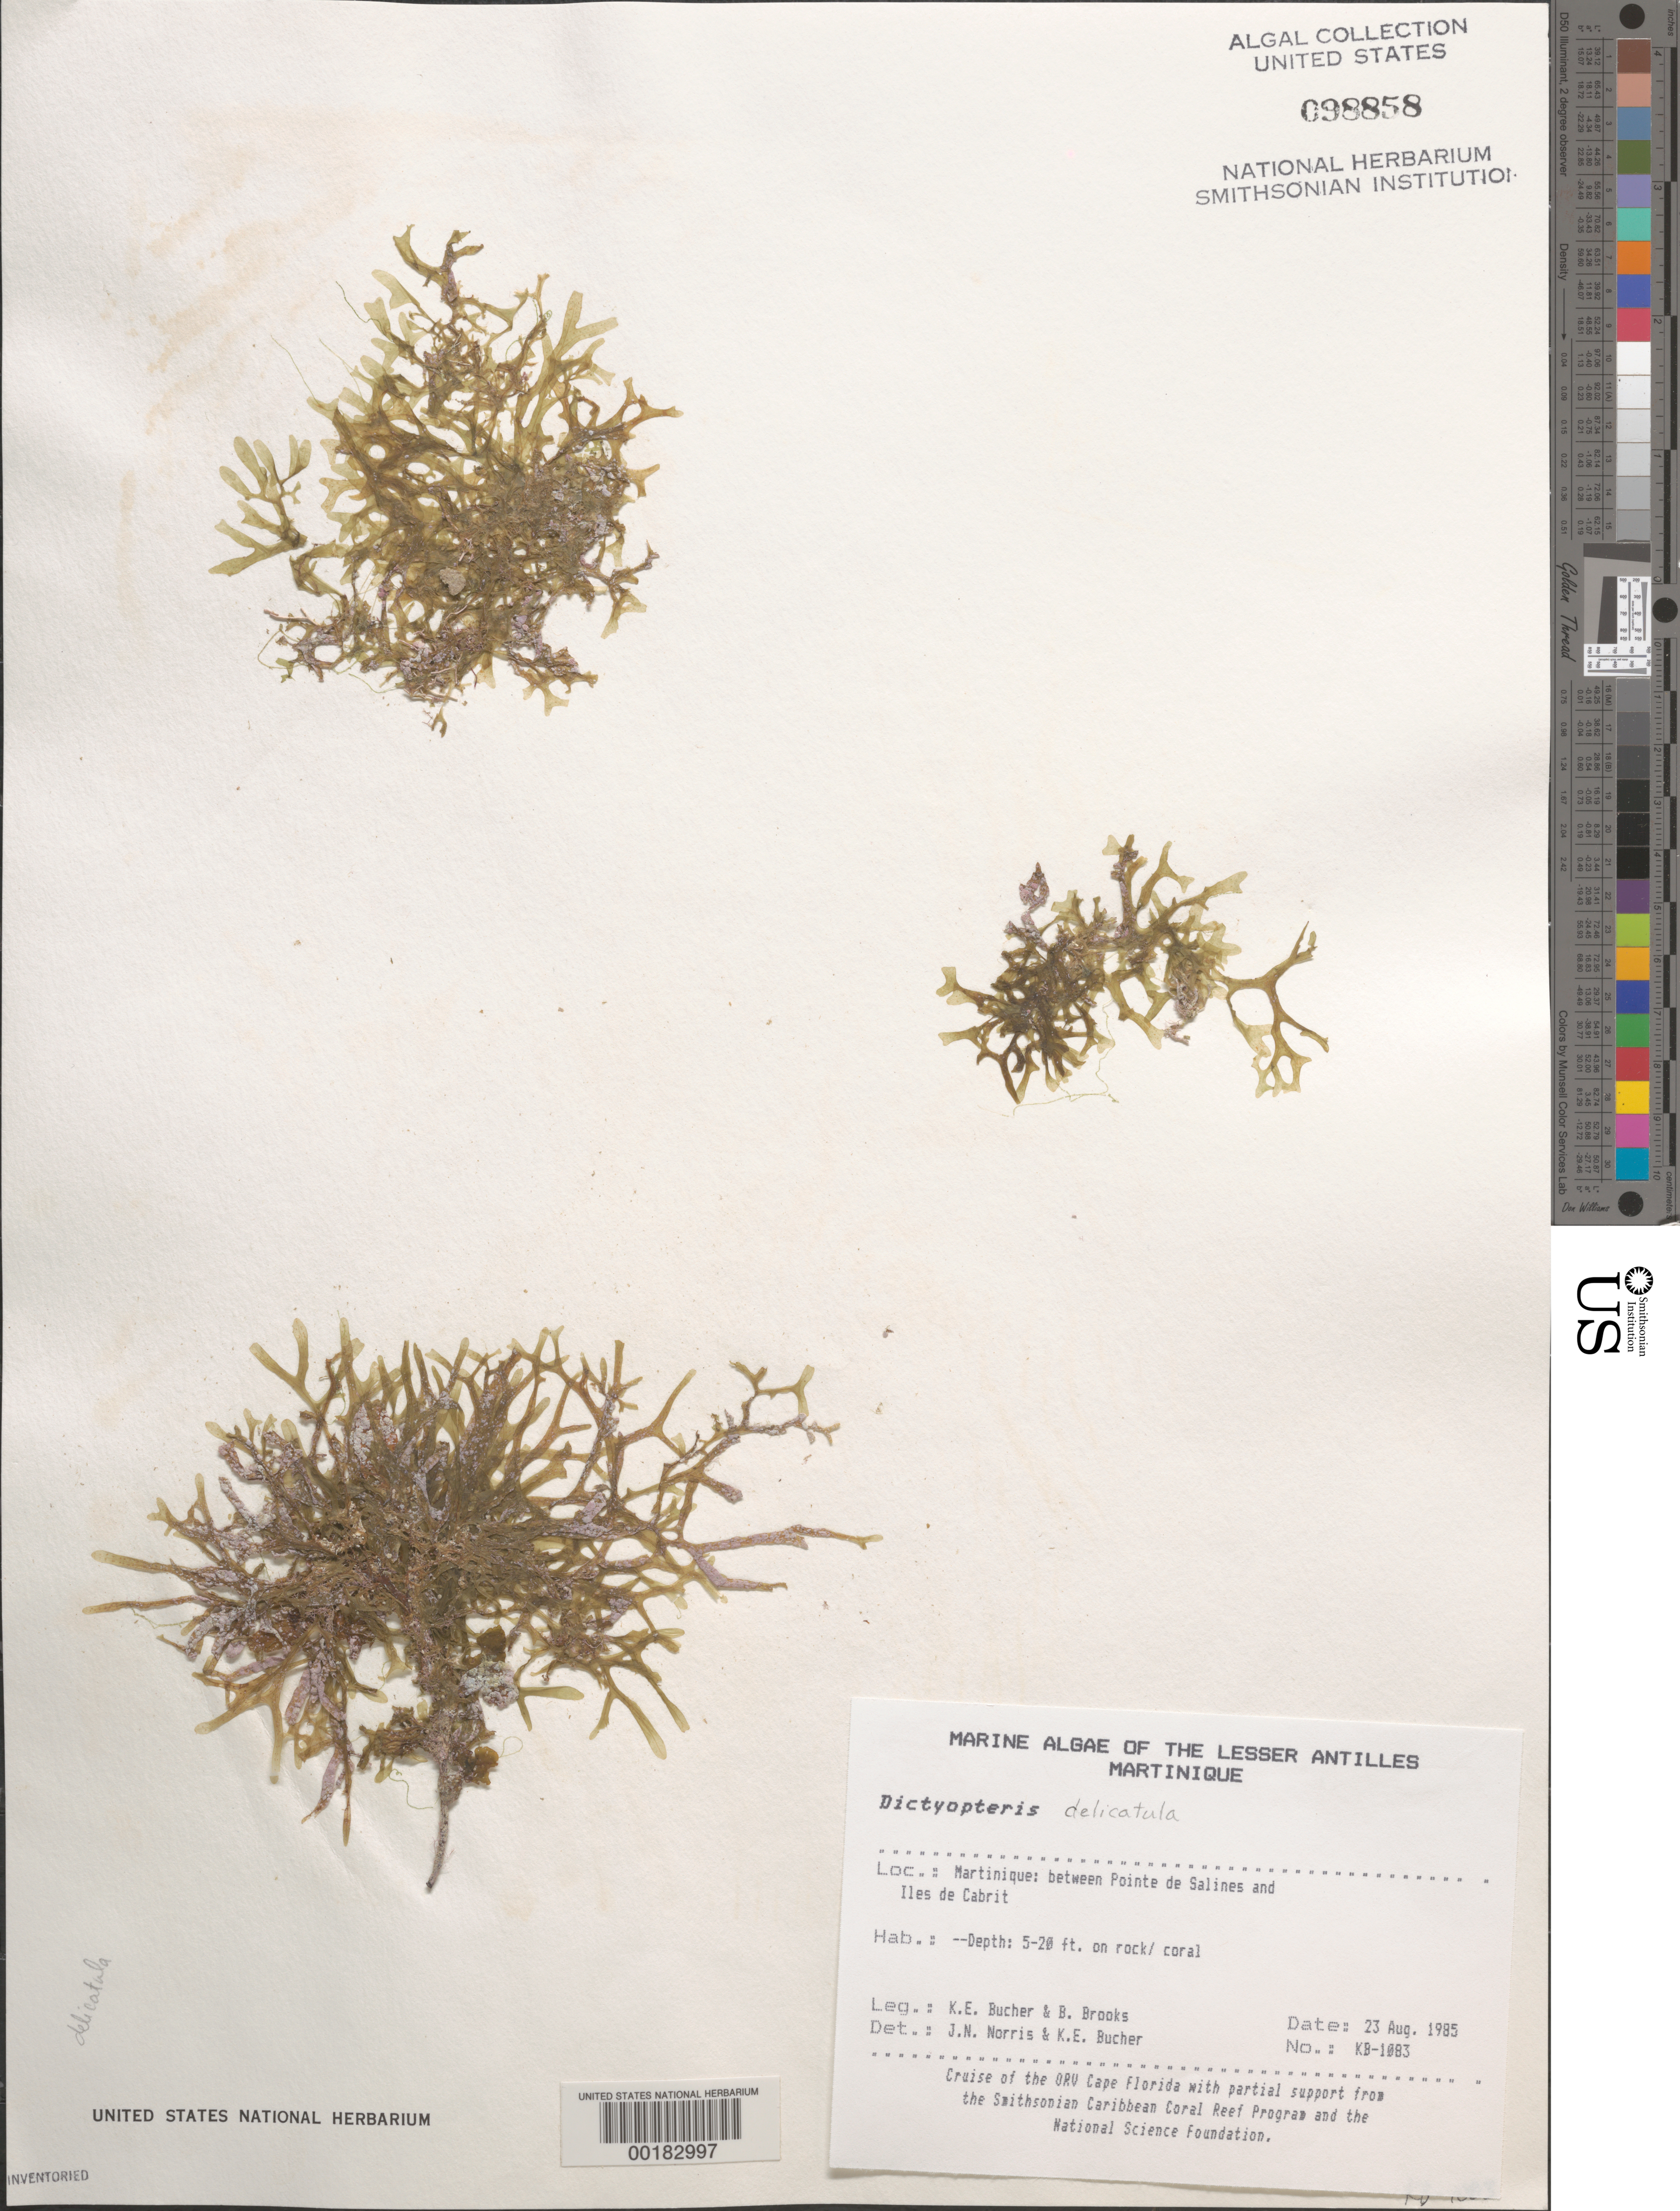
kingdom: Chromista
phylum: Ochrophyta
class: Phaeophyceae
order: Dictyotales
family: Dictyotaceae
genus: Dictyopteris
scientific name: Dictyopteris delicatula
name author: J.V.Lamouroux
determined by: Norris, J. N.; Bucher, K. E.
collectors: K. E. Bucher & B. Brooks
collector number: Kb-1083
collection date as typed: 23 Aug 1985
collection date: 1985-08-23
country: Martinique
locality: Between Pointe de Salines and Iles de Cabrit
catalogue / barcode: US 98858